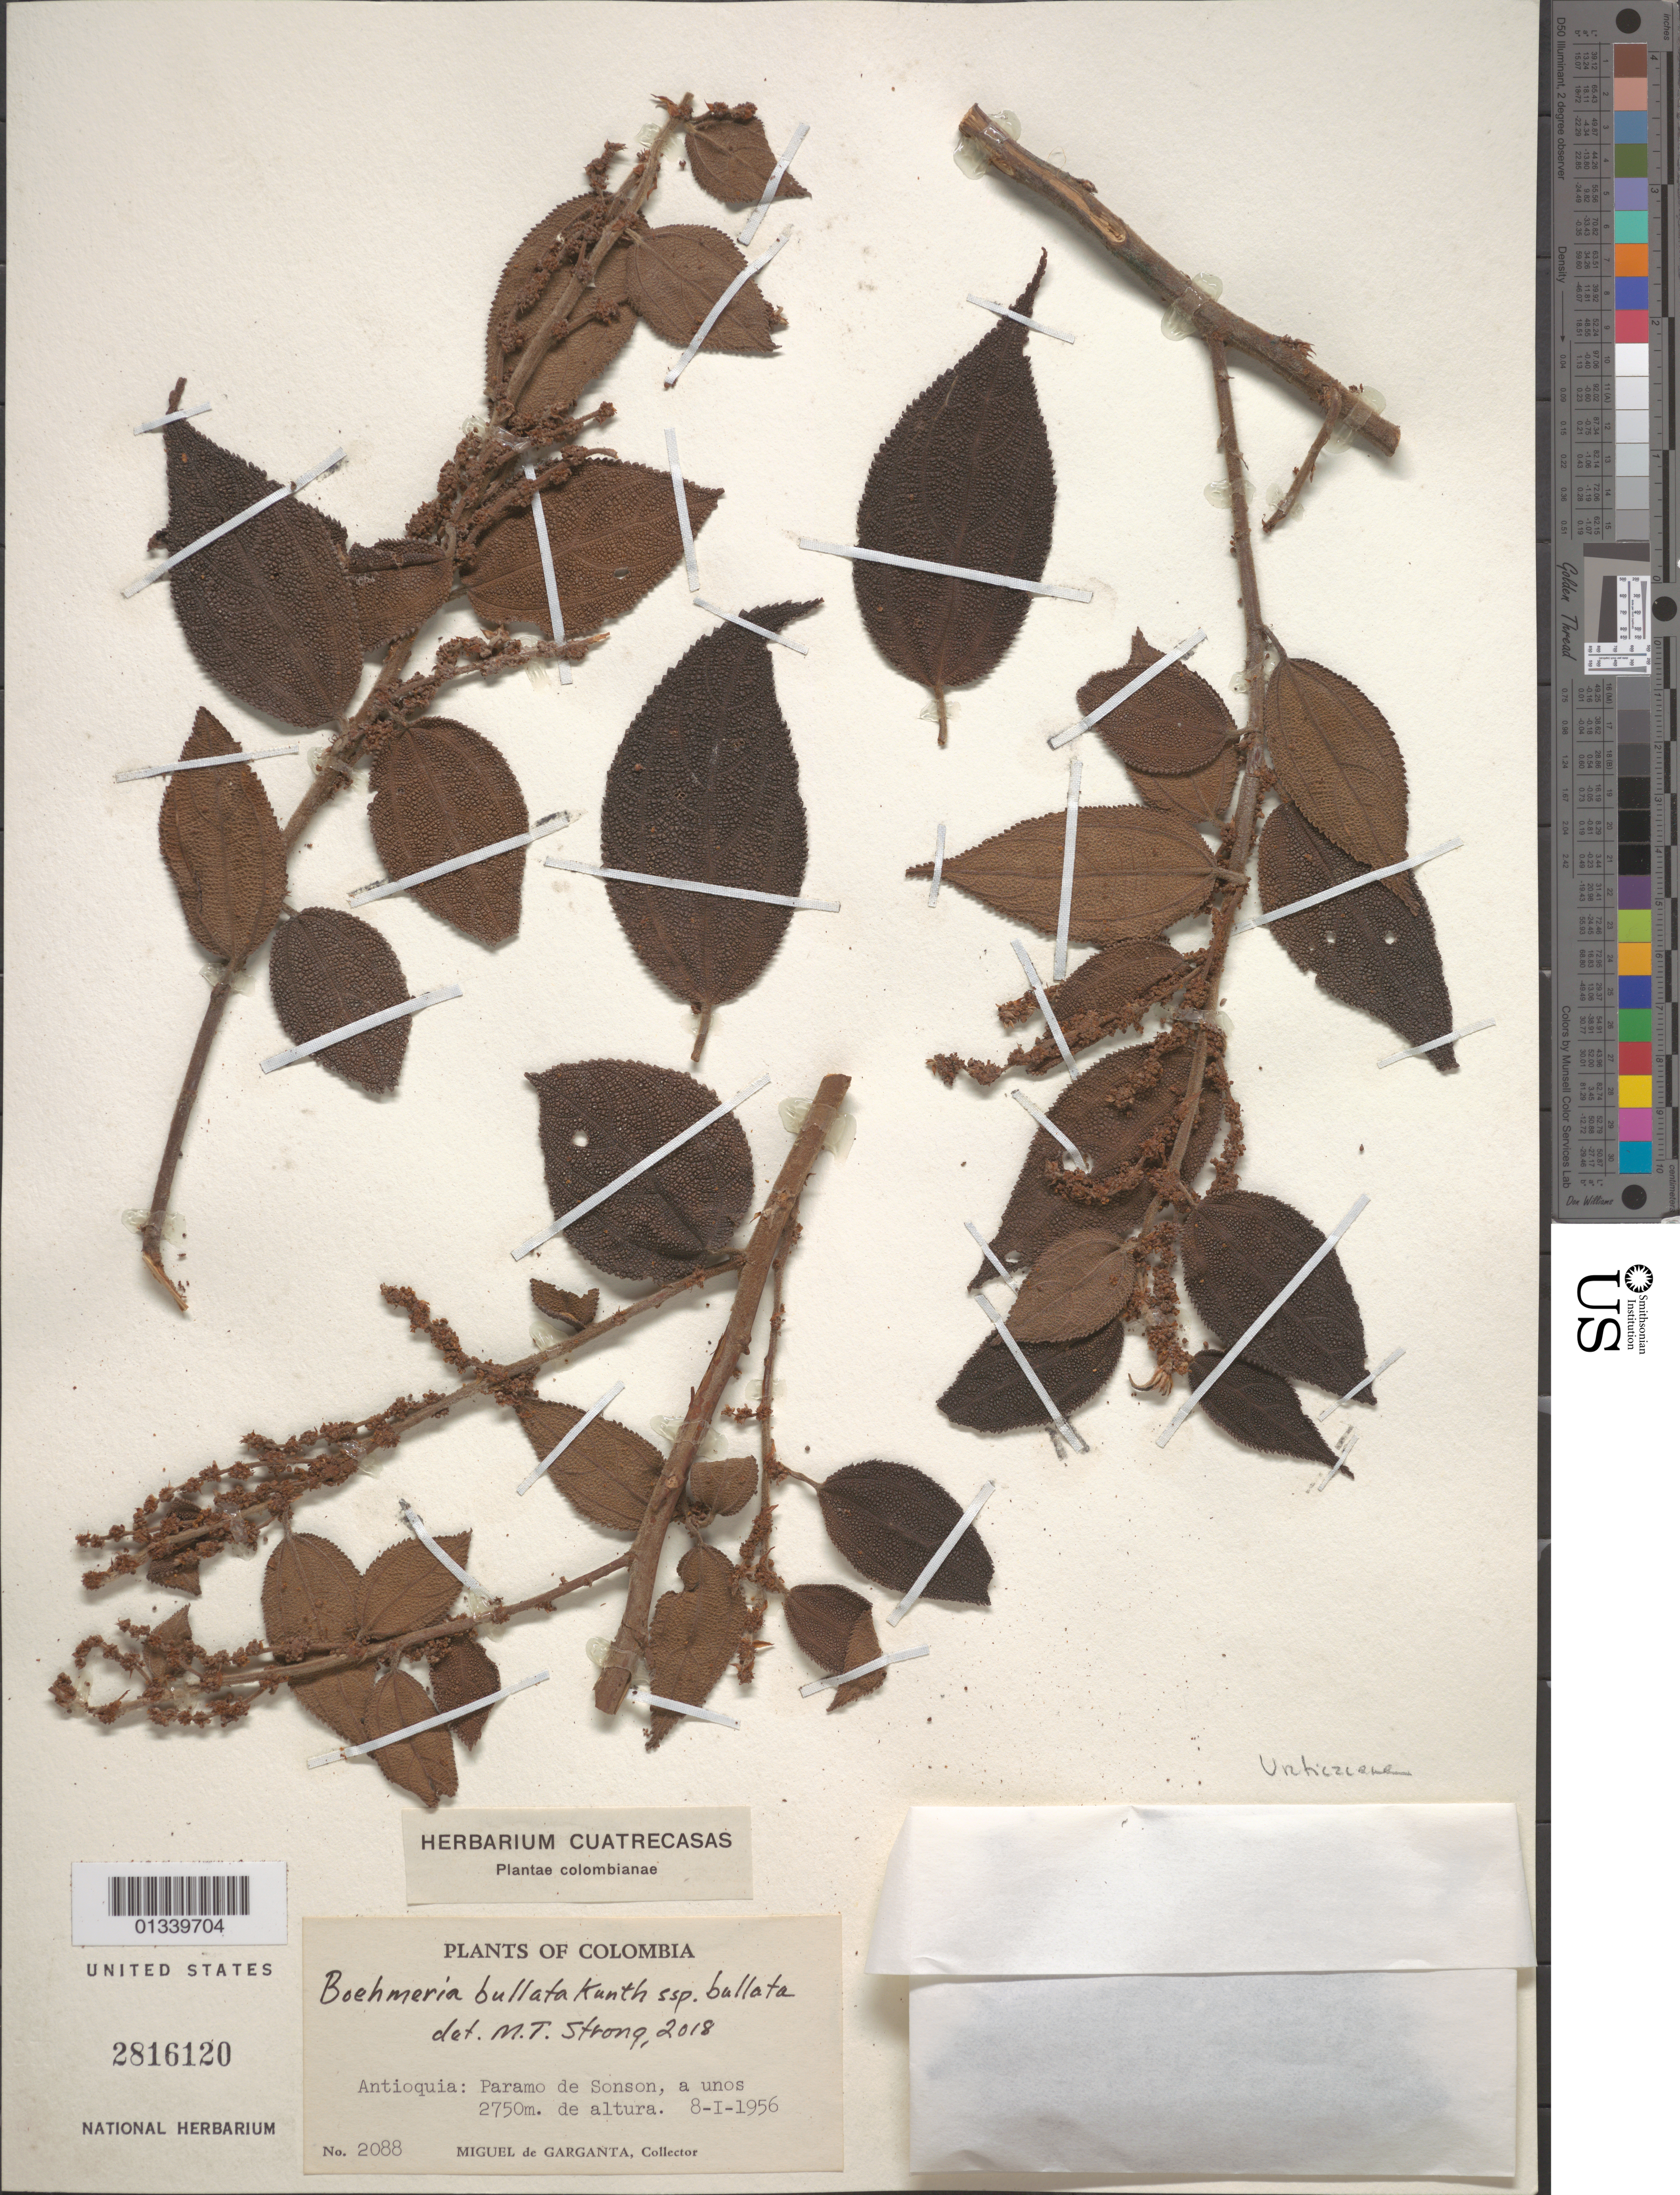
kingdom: Plantae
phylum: Tracheophyta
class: Magnoliopsida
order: Rosales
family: Urticaceae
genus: Boehmeria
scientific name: Boehmeria bullata subsp. bullata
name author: Kunth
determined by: Strong, Mark T., (BOT), Smithsonian Institution - National Museum of Natural History (UNITED STATES)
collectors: M. Garganta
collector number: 2088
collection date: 1956-08-01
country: Colombia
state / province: Antioquia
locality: Paramo de Sonson, a unos.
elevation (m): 2750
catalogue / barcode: US 2816120